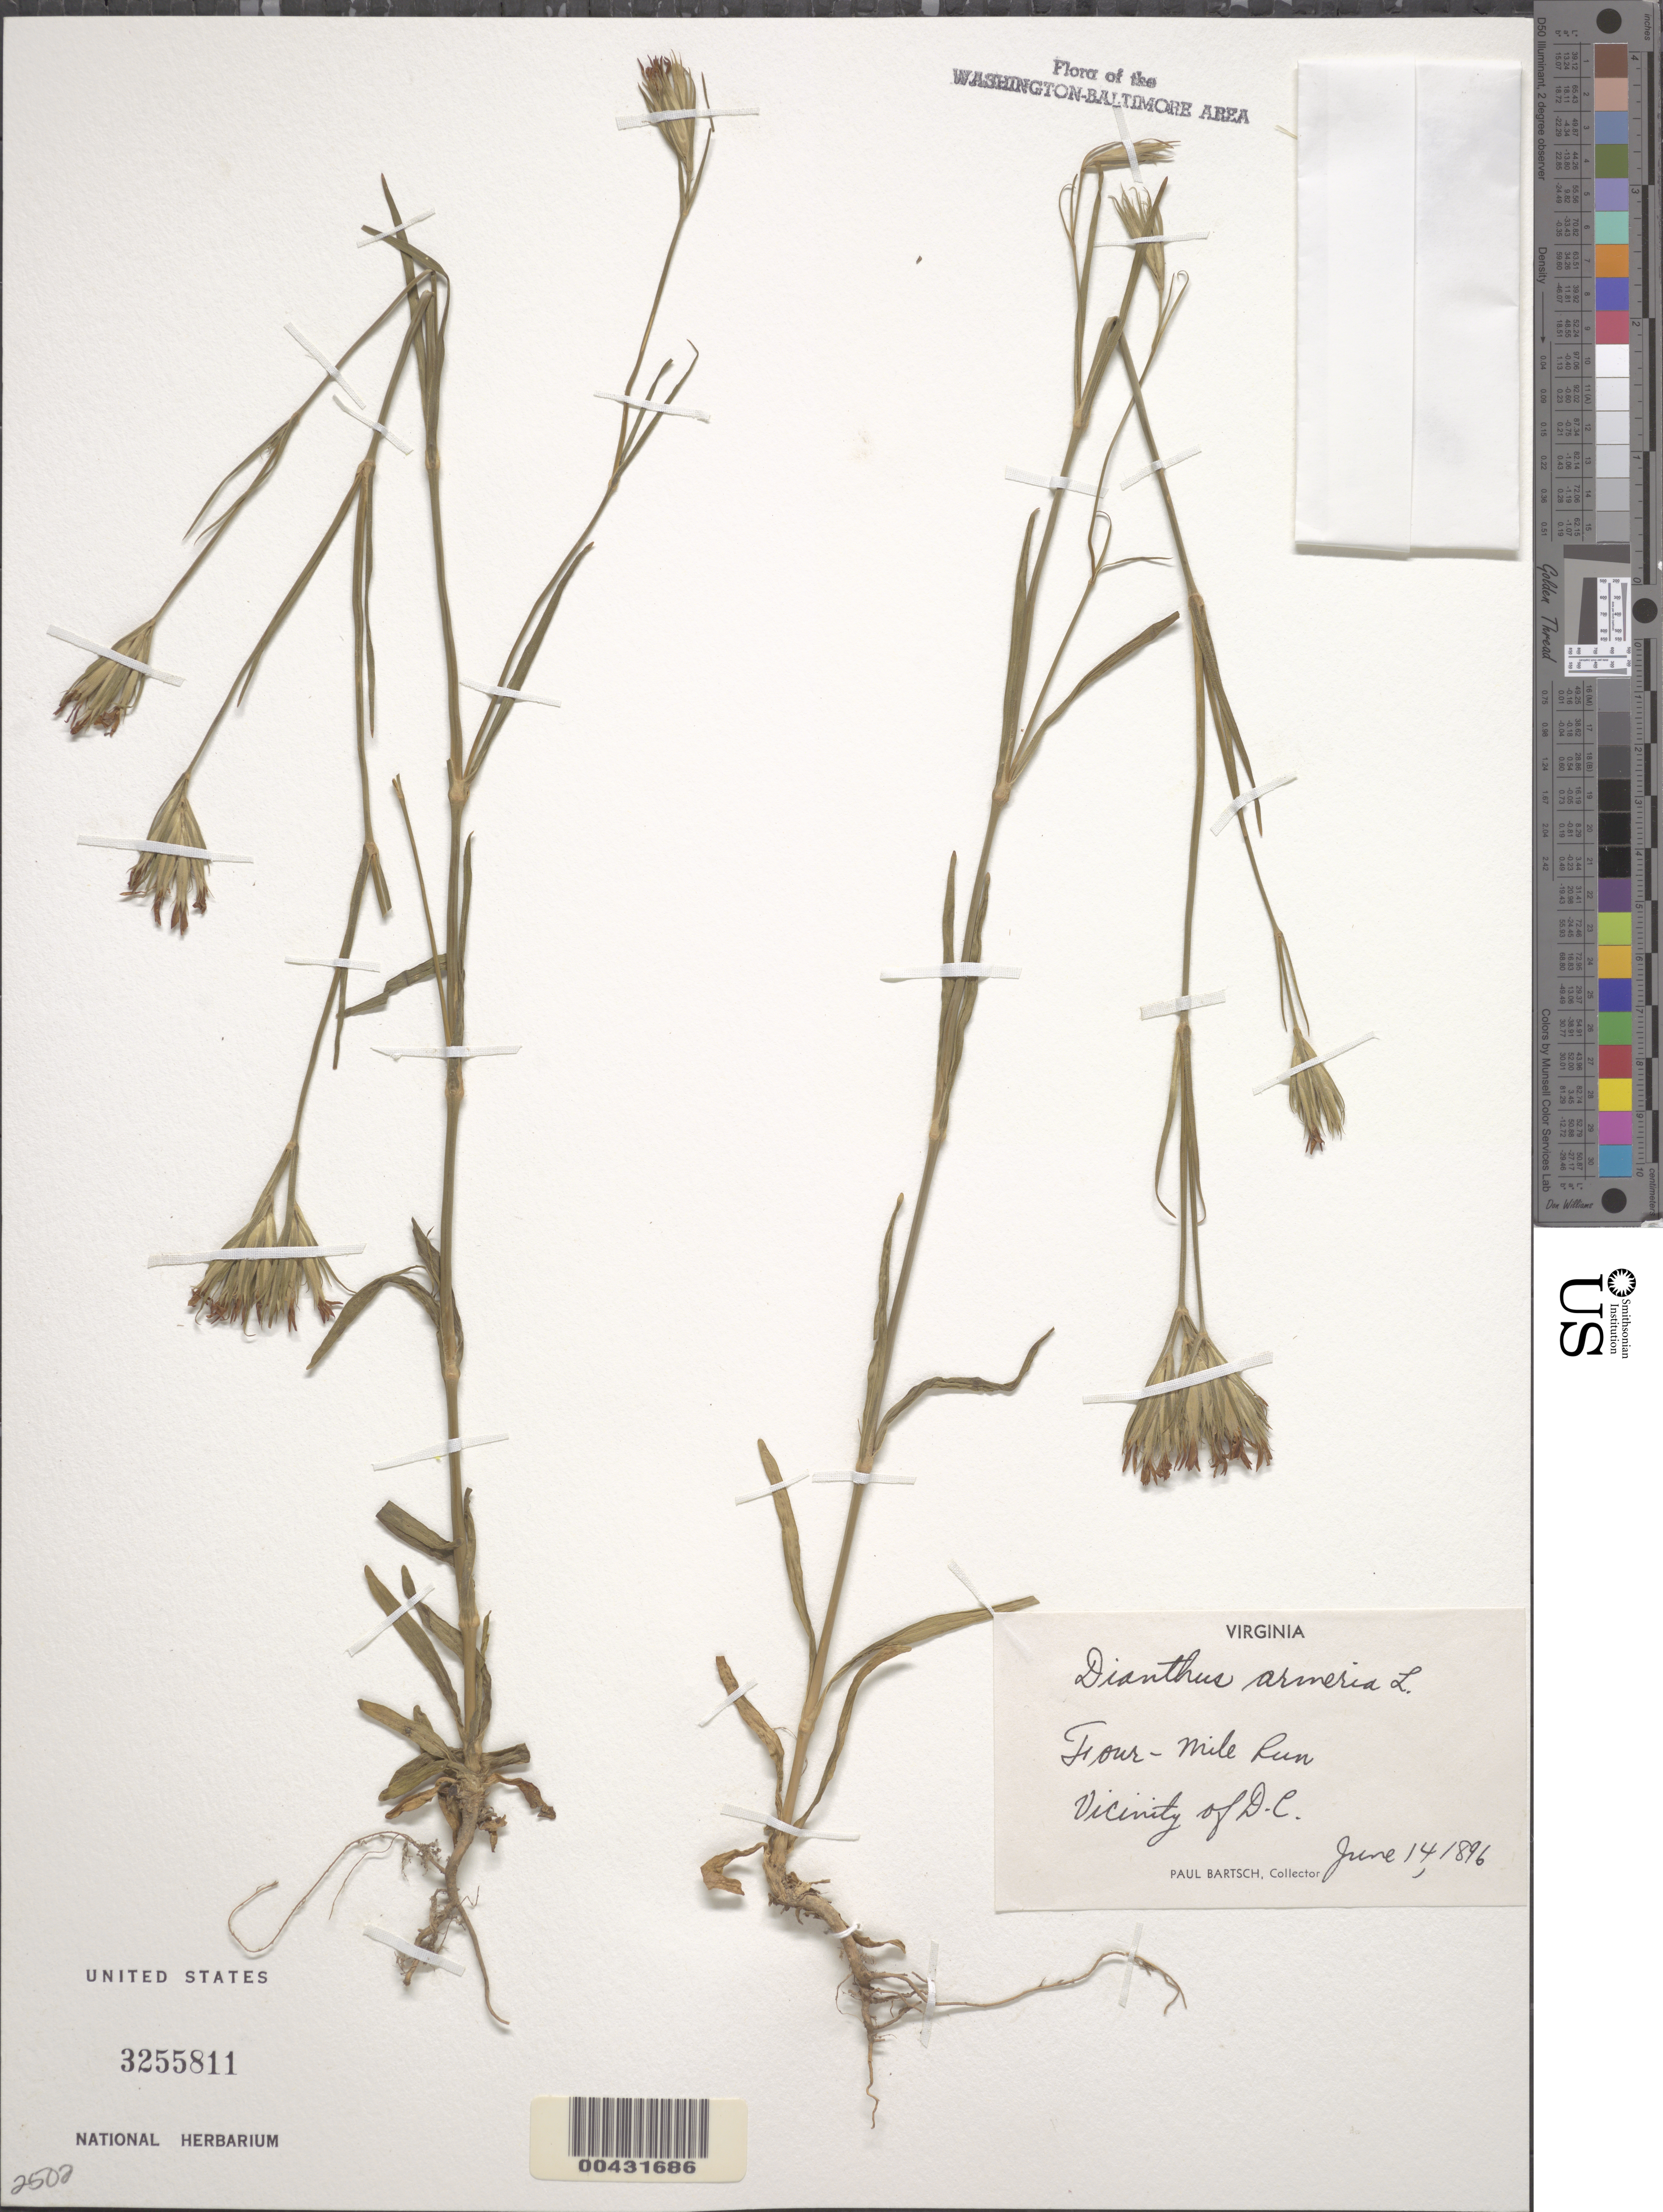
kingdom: Plantae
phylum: Tracheophyta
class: Magnoliopsida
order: Caryophyllales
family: Caryophyllaceae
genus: Dianthus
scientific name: Dianthus armeria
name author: L.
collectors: P. Bartsch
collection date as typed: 14 Jun 1896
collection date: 1896-06-14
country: United States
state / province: Virginia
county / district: Arlington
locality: Four Mile Run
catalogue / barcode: US 3255811